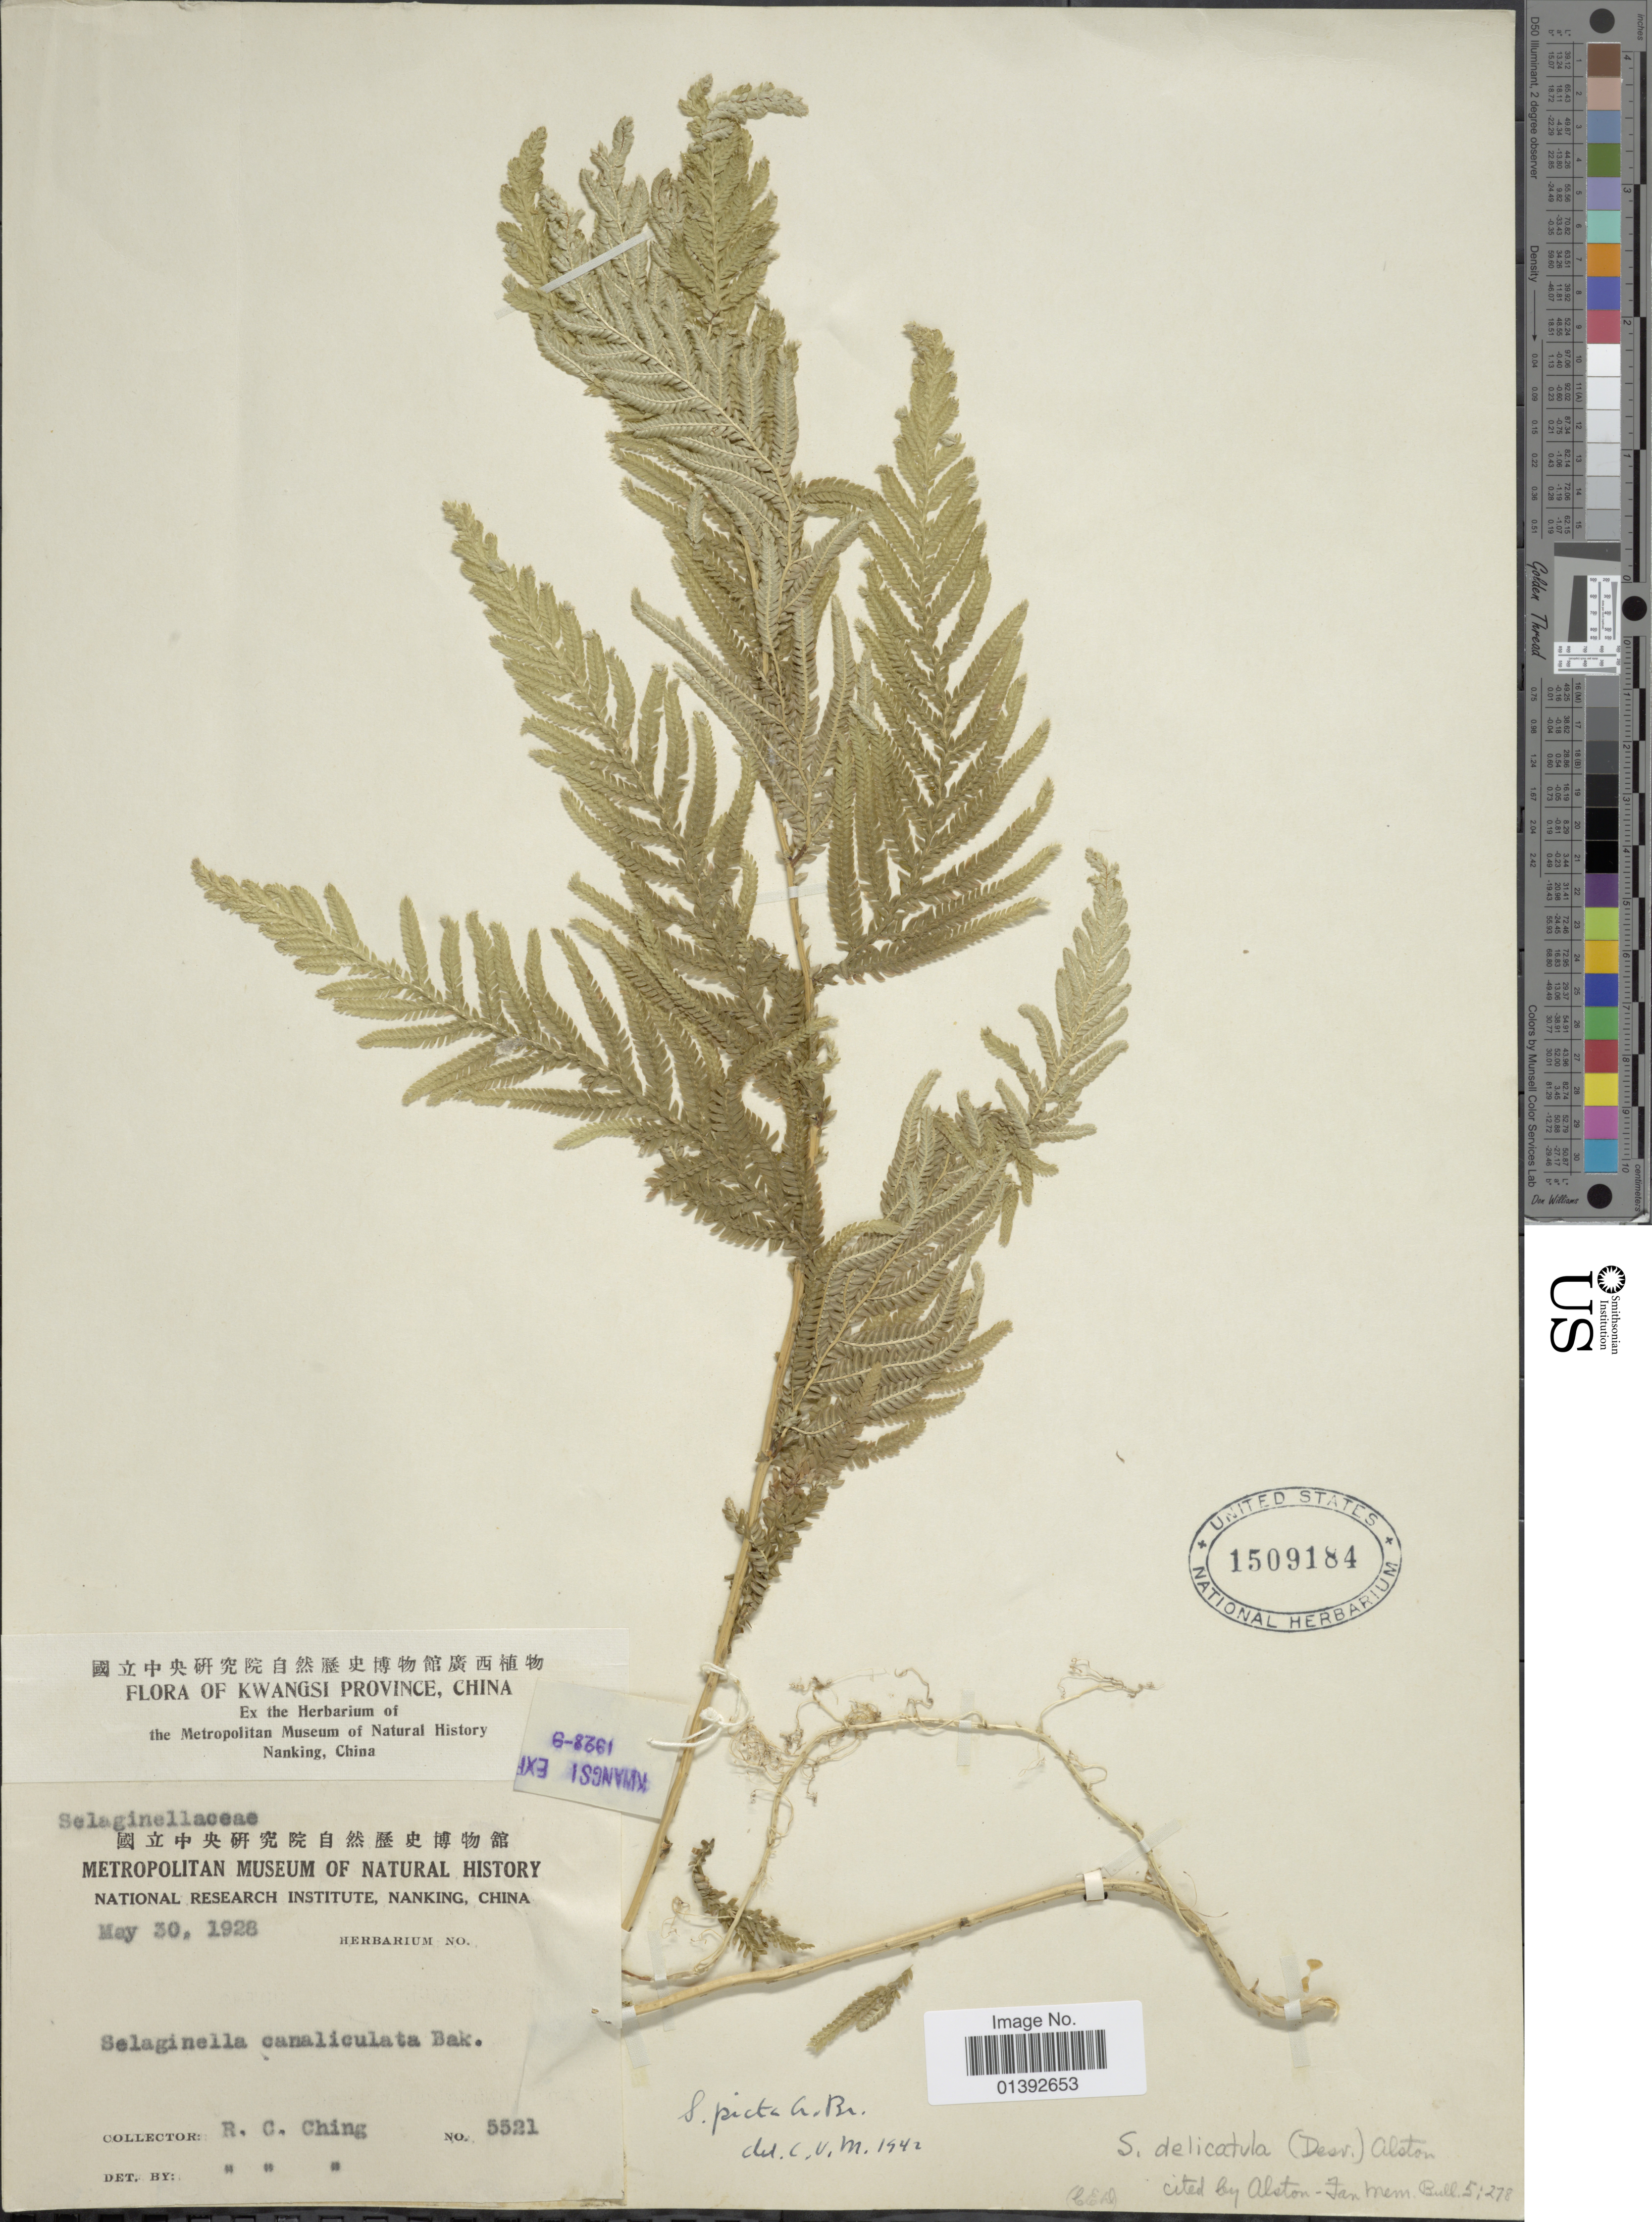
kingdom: Plantae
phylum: Tracheophyta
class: Lycopodiopsida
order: Selaginellales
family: Selaginellaceae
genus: Selaginella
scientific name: Selaginella delicatula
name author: (Desv.) Alston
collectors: R. C. Ching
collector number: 5521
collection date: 1928-05-30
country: China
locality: Kwangsi Province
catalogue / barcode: US 1509184